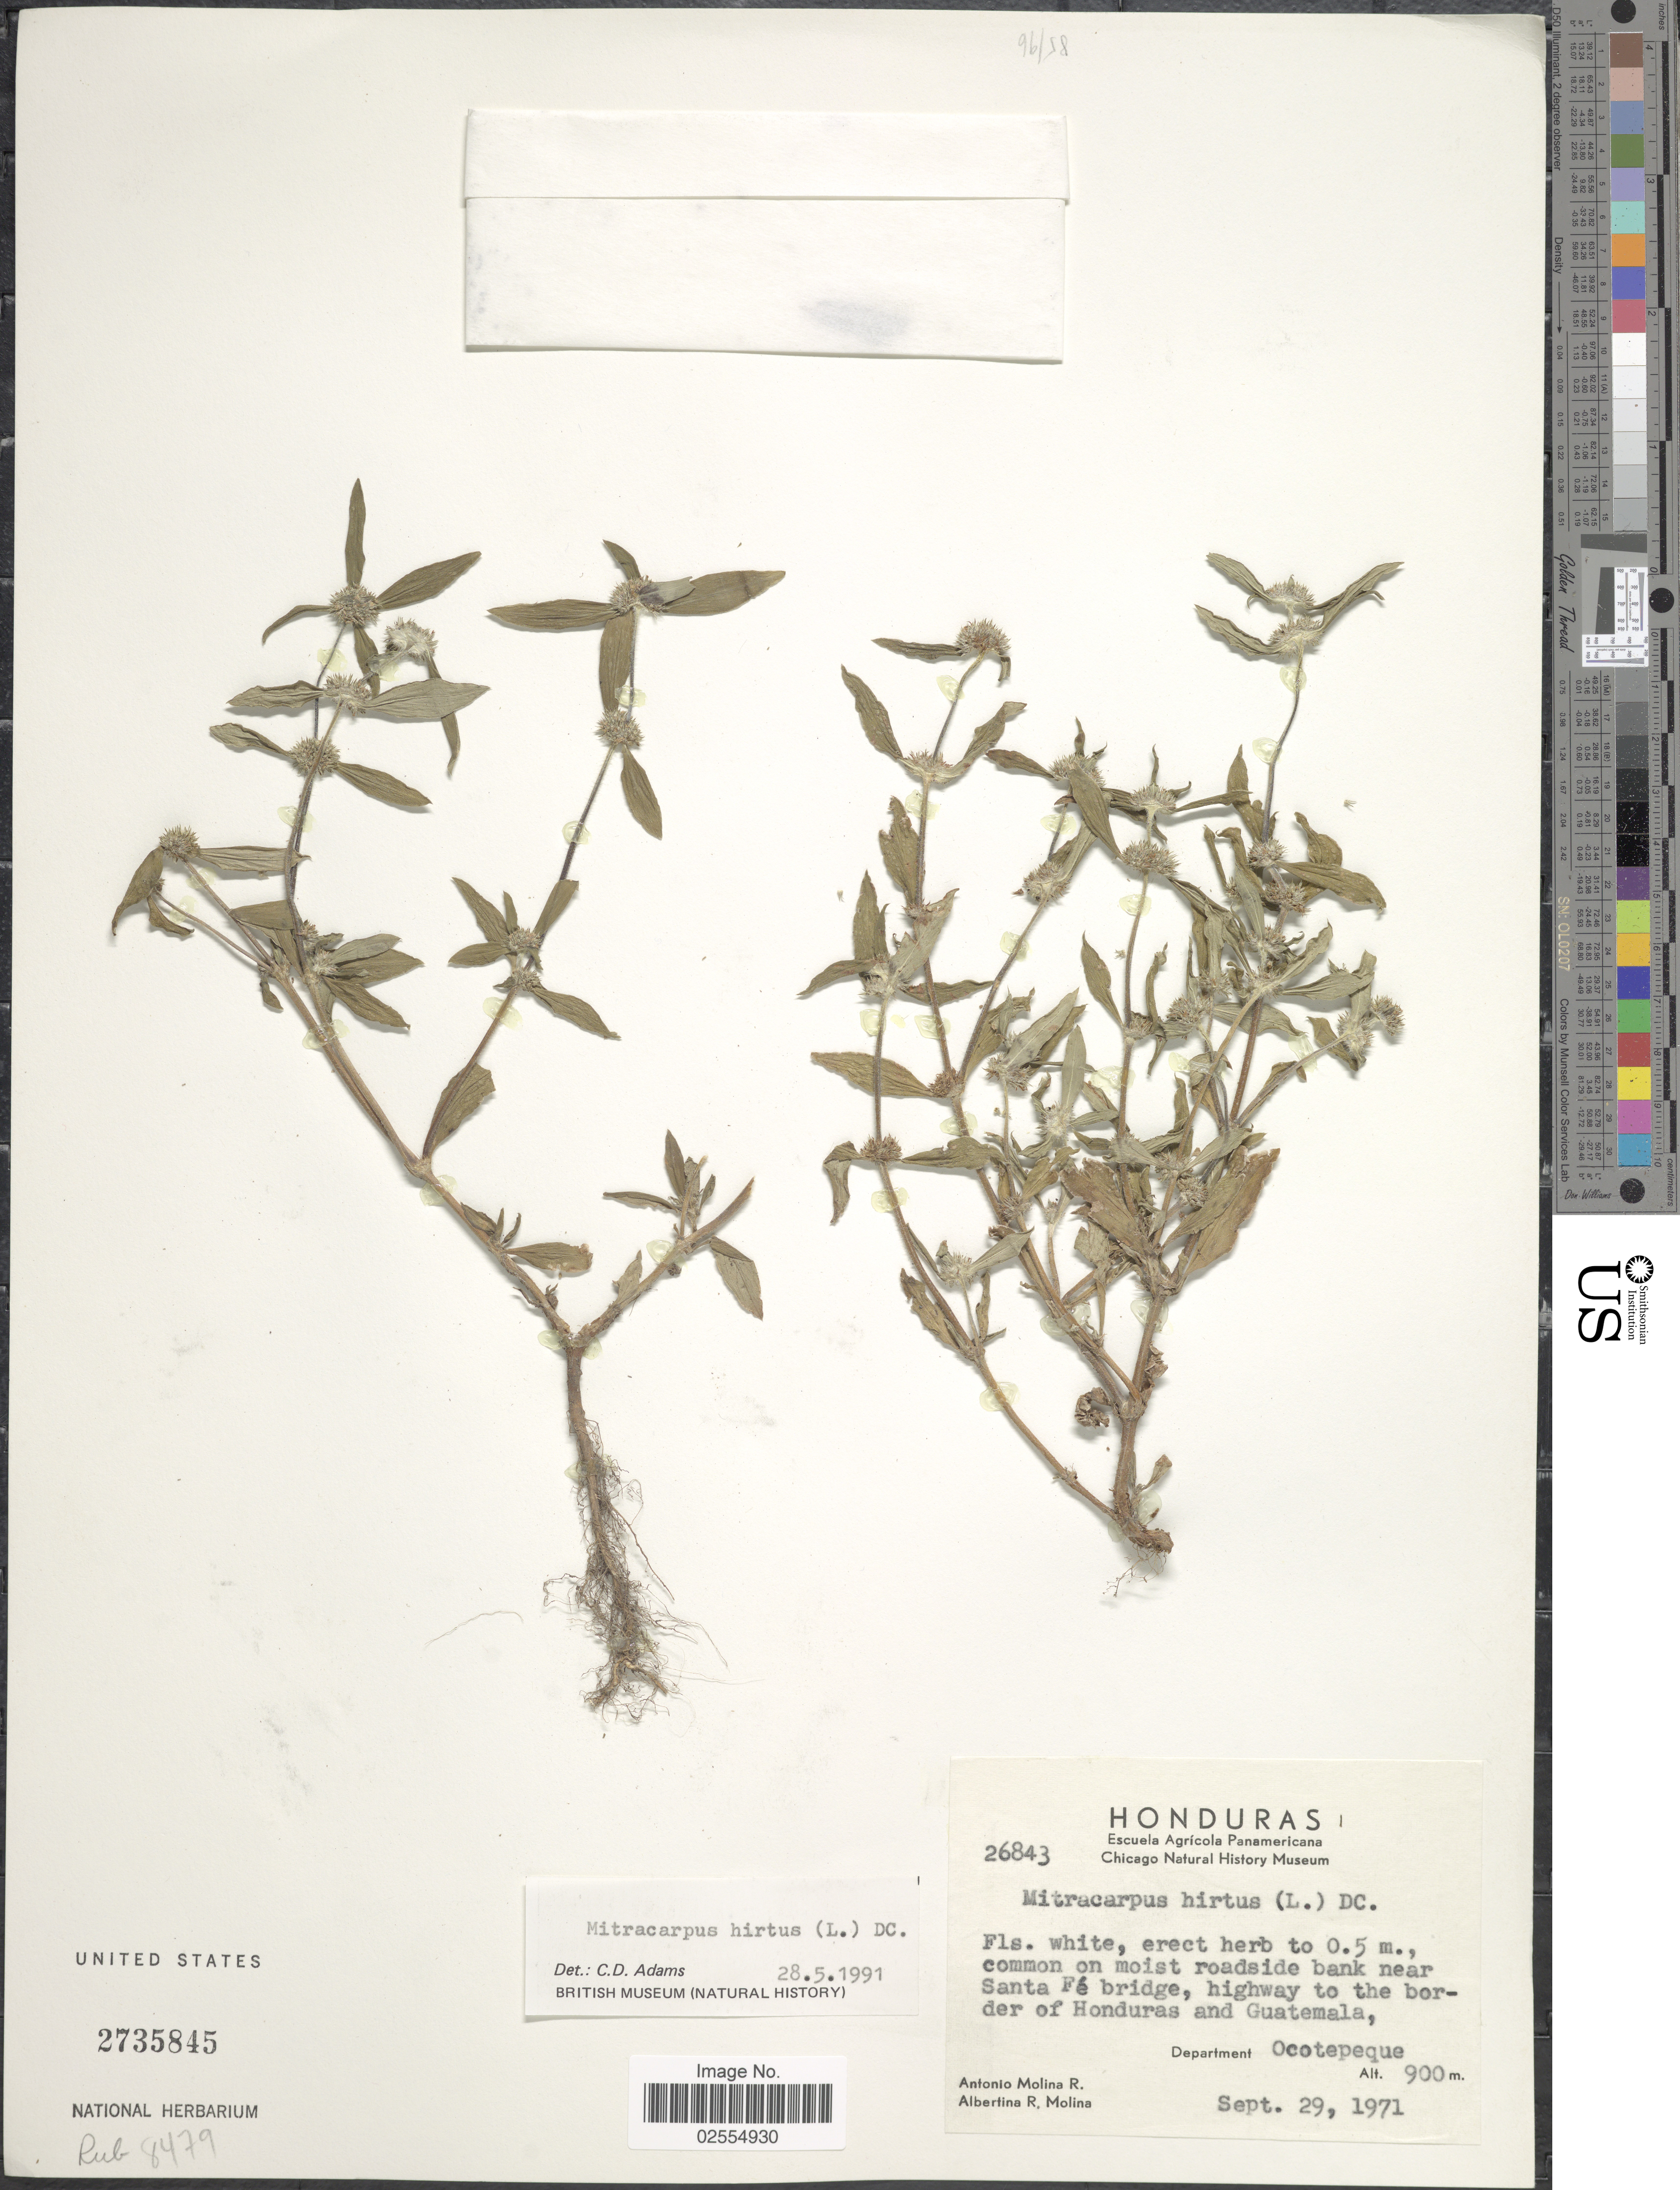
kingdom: Plantae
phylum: Tracheophyta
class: Magnoliopsida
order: Gentianales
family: Rubiaceae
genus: Mitracarpus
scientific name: Mitracarpus hirtus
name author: (L.) DC.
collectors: A. Molina R. & A. R. Molina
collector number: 26843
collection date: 1971-09-29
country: Honduras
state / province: Ocotepeque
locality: Bank near Santa Fé bridge, highway to the border of Honduras and Guatemala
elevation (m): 900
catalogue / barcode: US 2735845